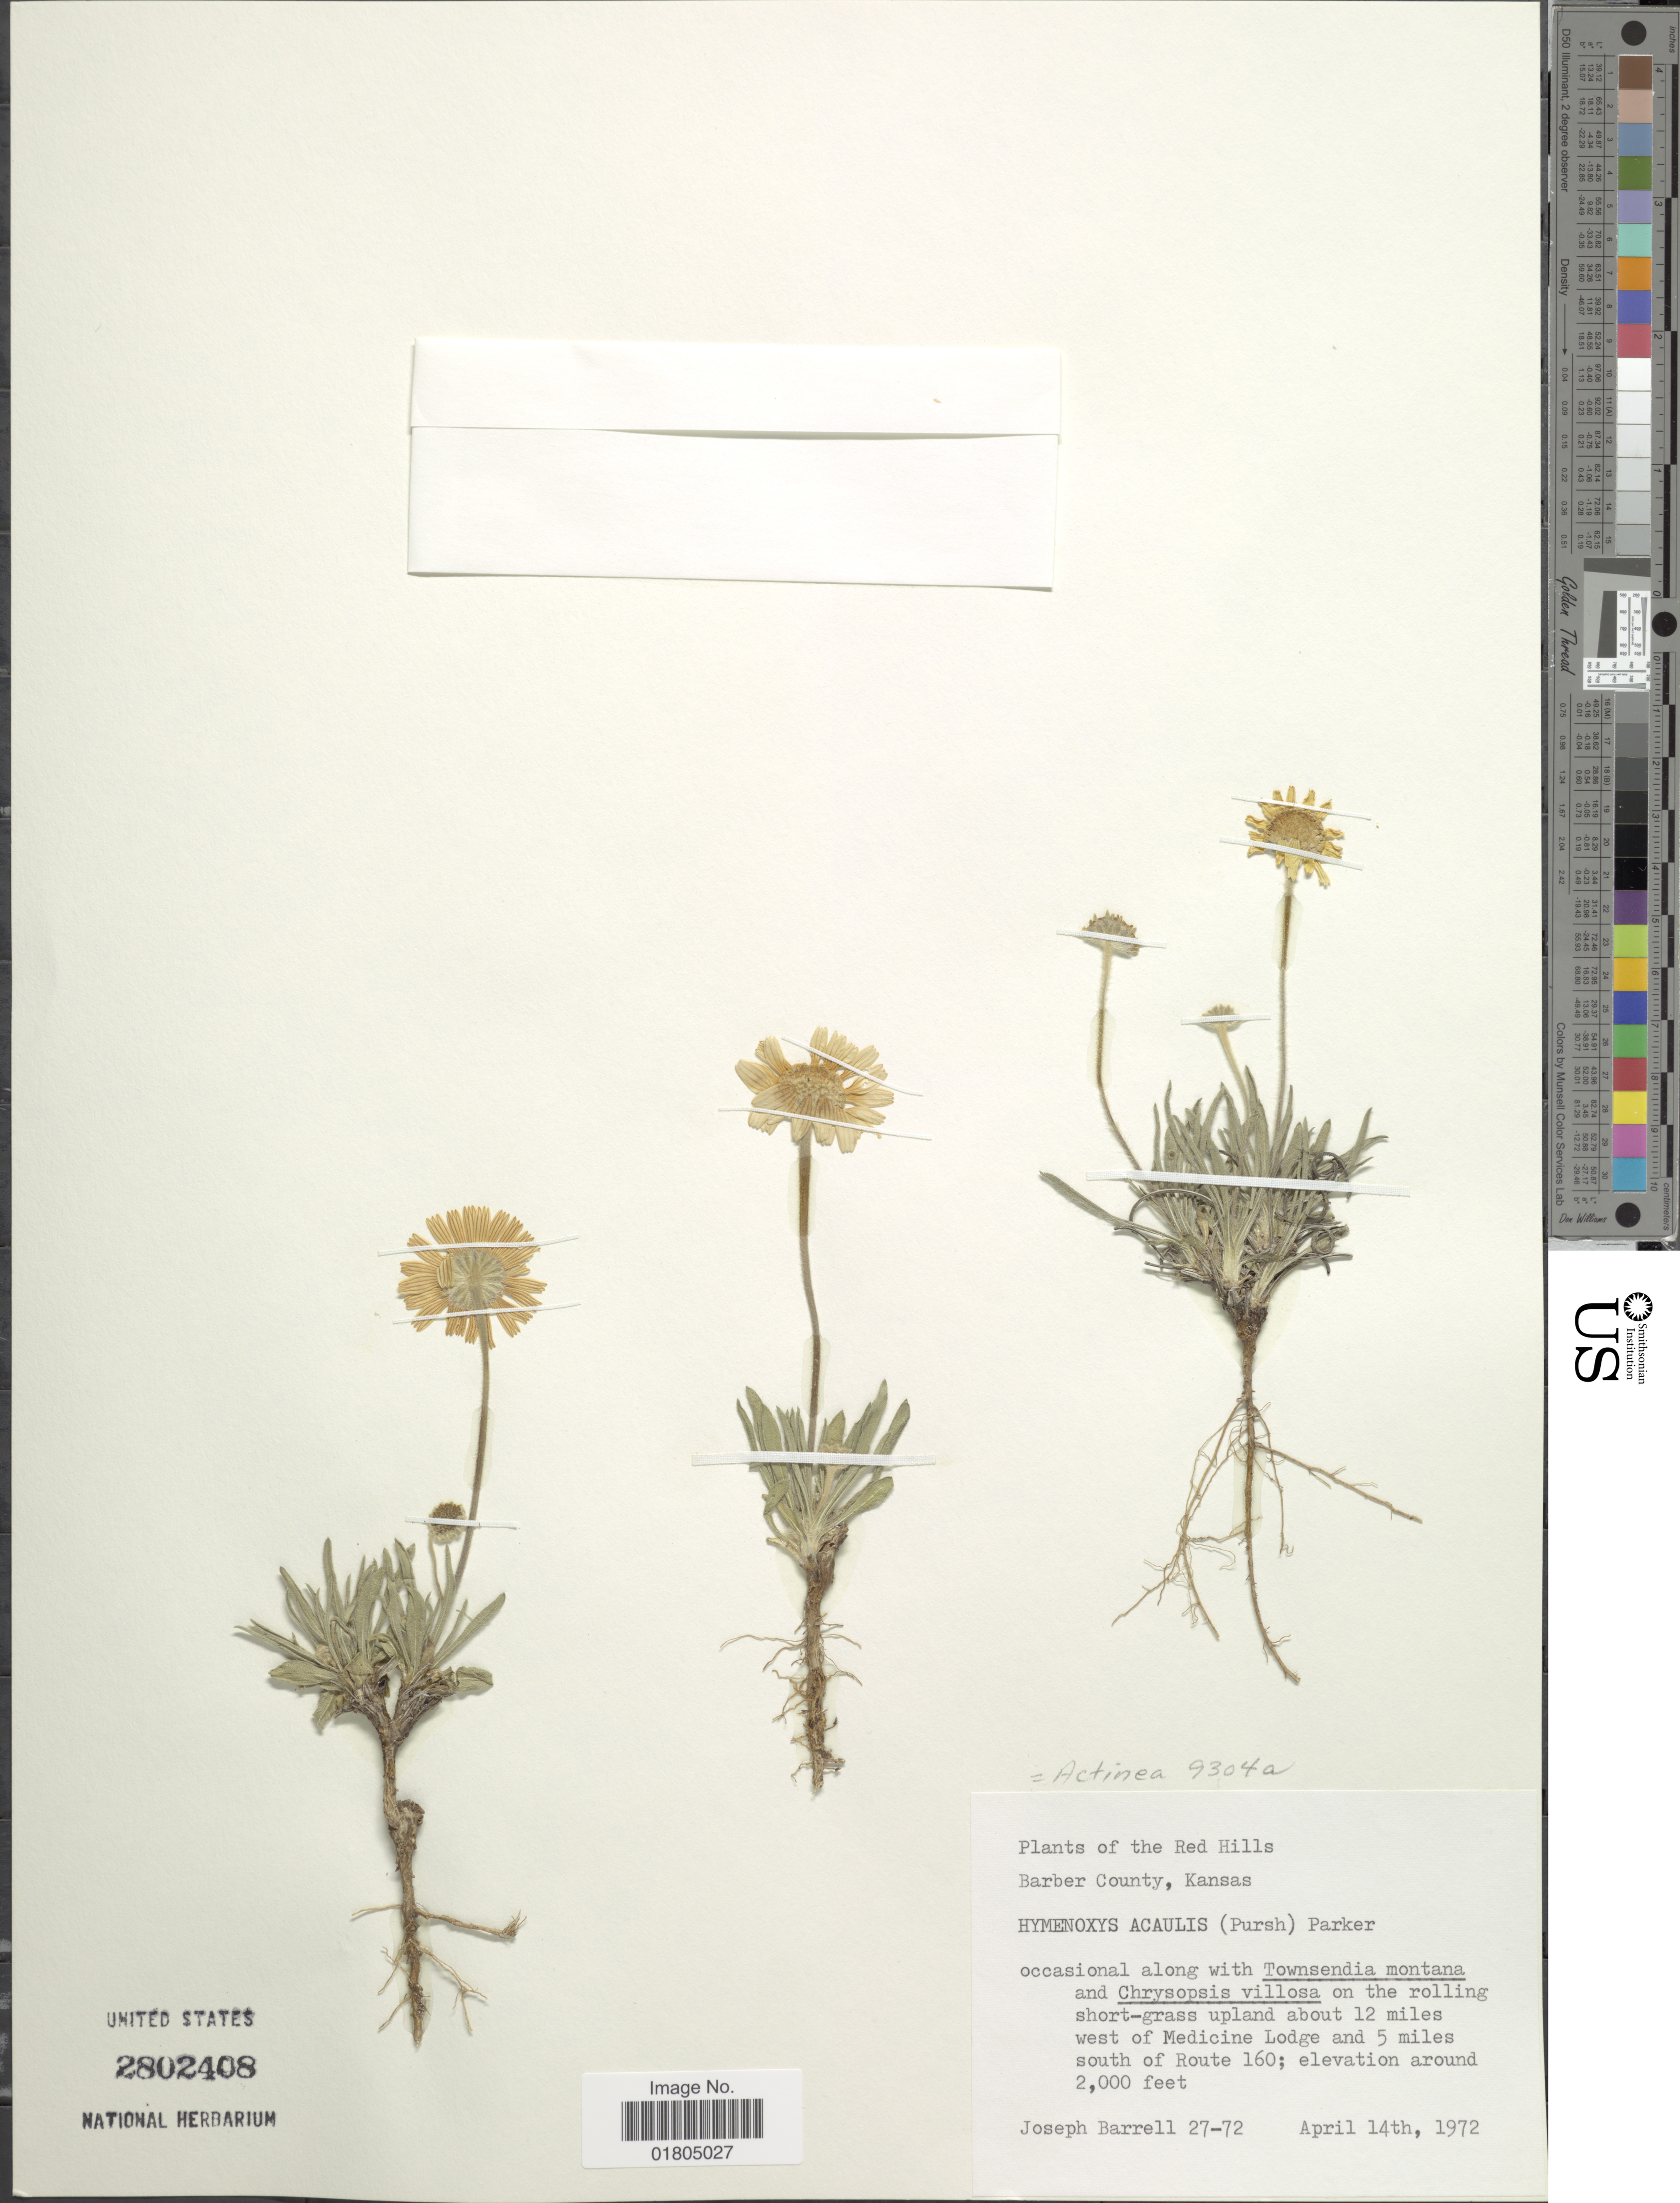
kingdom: Plantae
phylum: Tracheophyta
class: Magnoliopsida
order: Asterales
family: Asteraceae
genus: Actinea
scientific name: Actinea acaulis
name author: (Pursh) Spreng.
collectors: J. Barrell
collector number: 27-72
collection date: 1972-04-14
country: United States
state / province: Kansas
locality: The Red Hills, Barber County, Kansas, upland about 12 miles west of Medicine Lodge and 5 miles south of Route 160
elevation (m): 610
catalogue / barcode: US 2802408